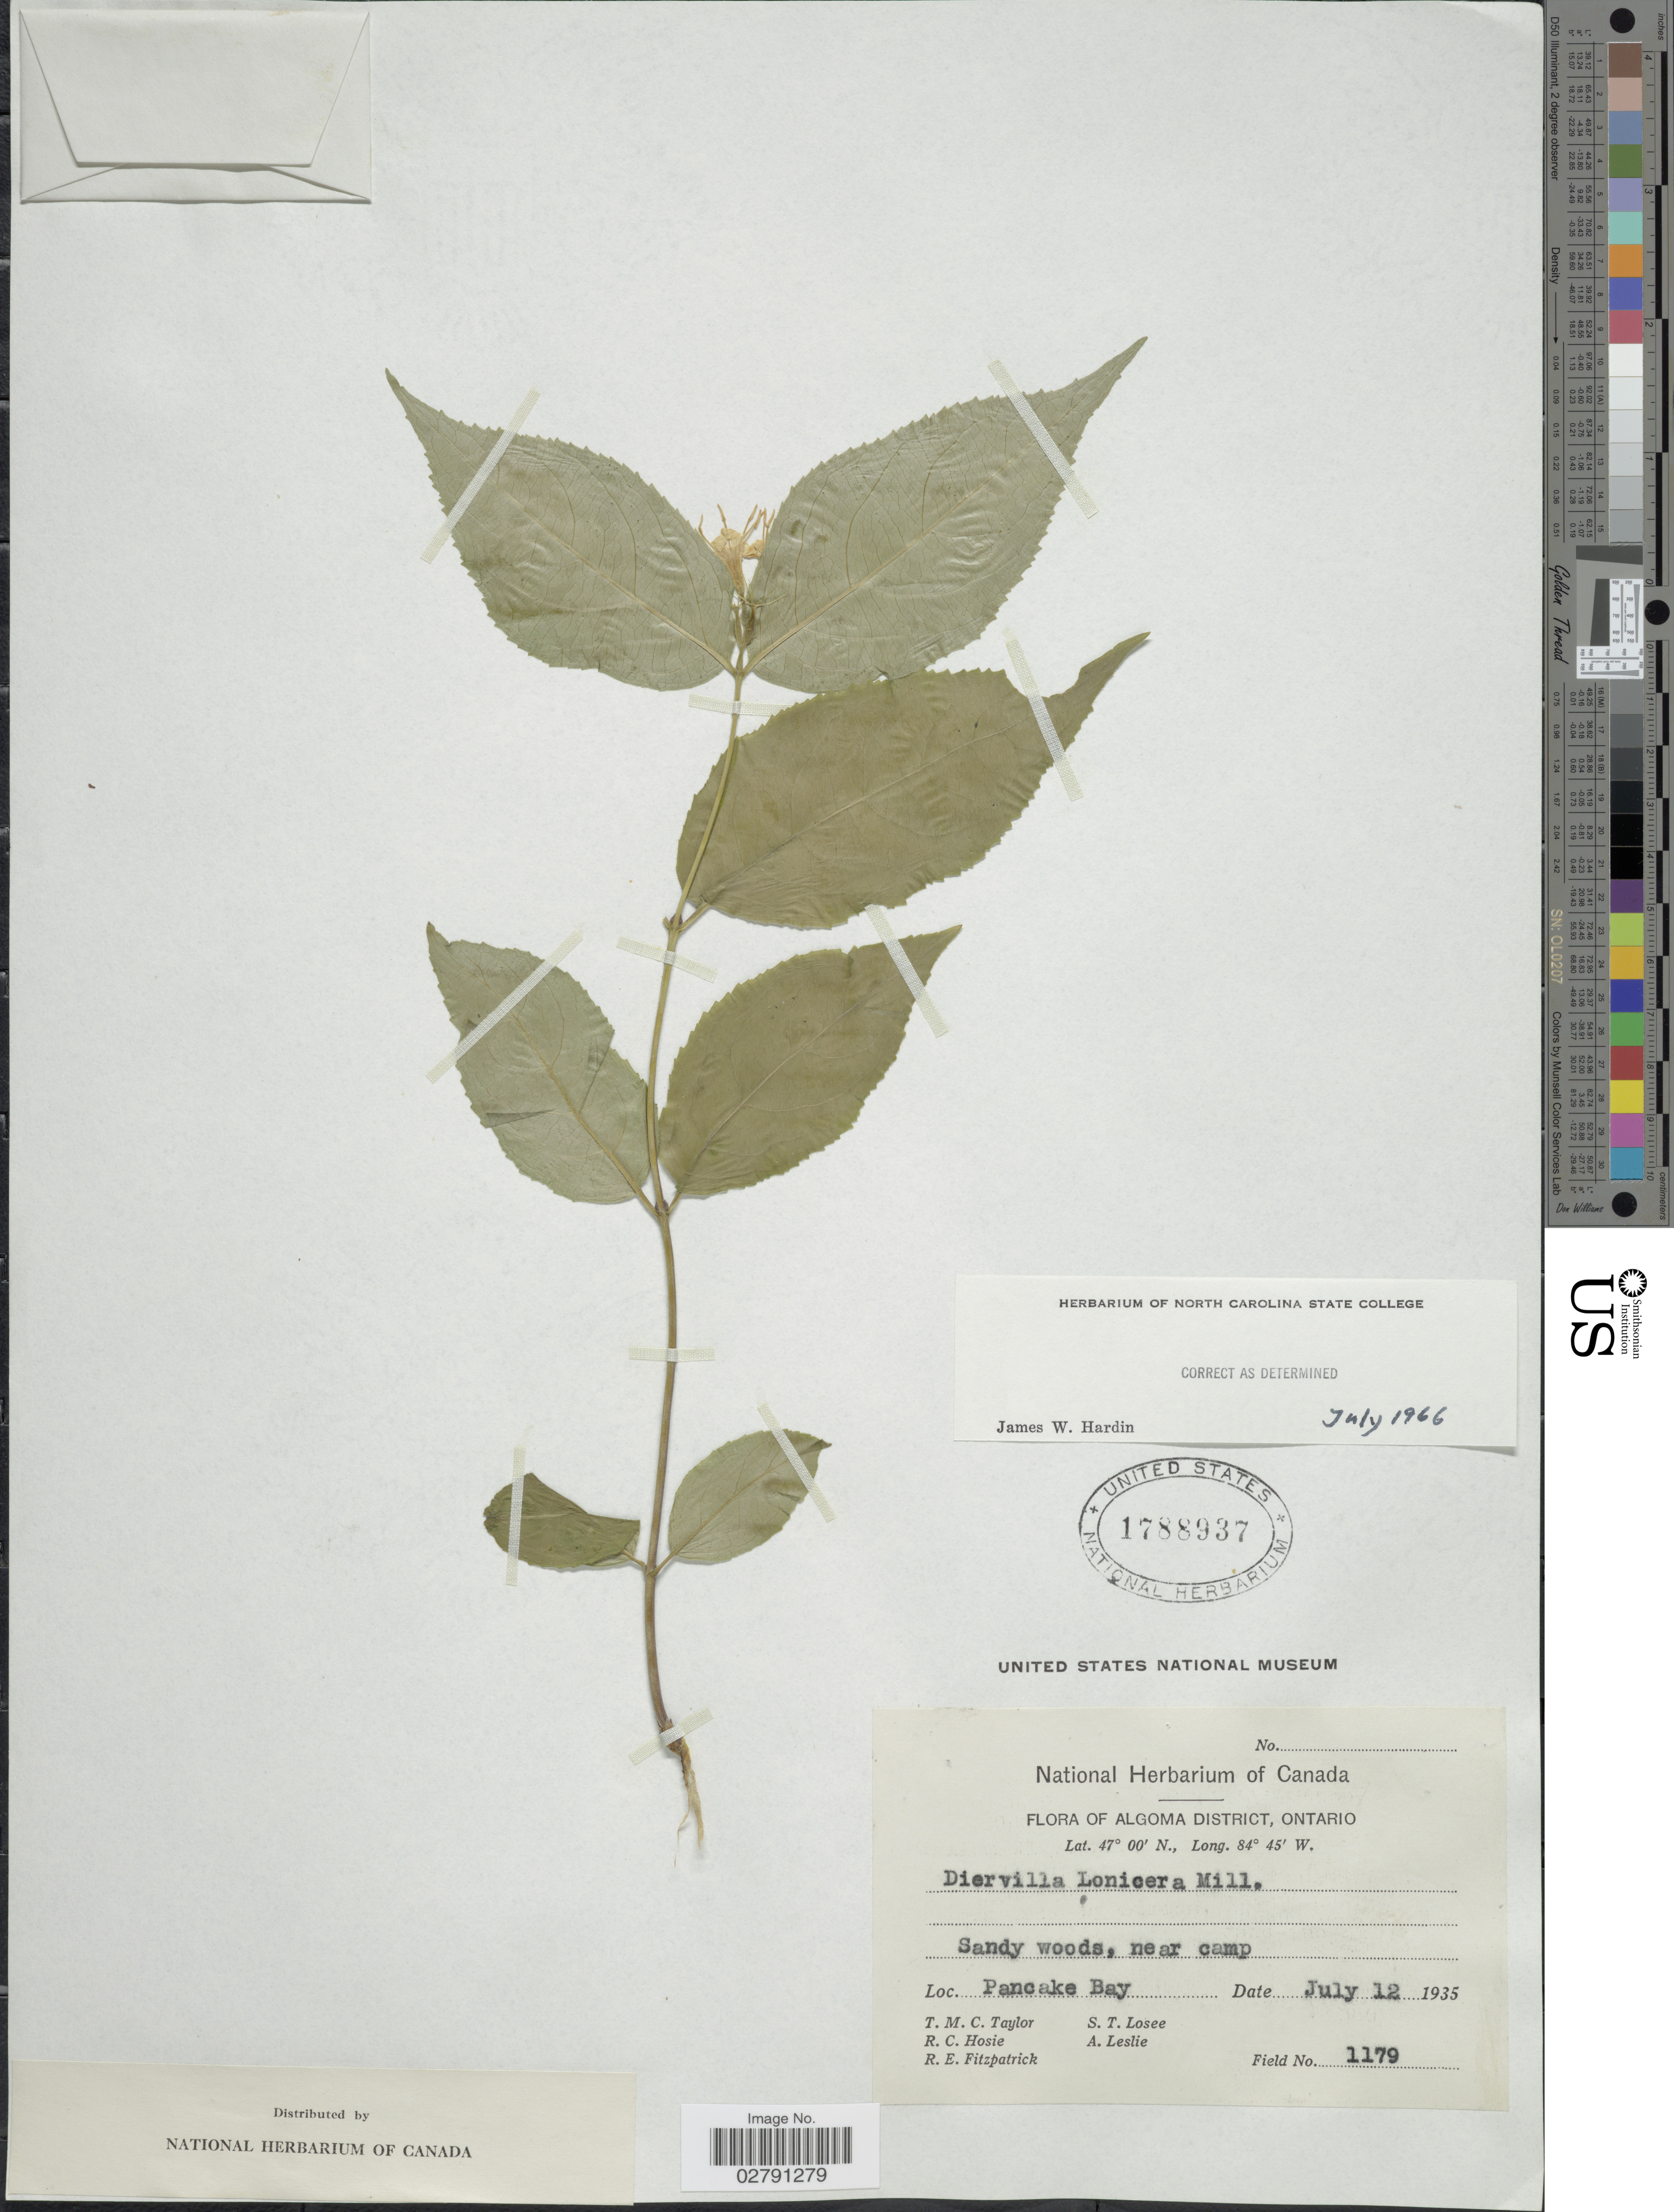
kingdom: Plantae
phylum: Tracheophyta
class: Magnoliopsida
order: Dipsacales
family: Caprifoliaceae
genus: Diervilla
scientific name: Diervilla lonicera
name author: Mill.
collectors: T. M. C. Taylor, R. Hosie, R. Fitzpatrick, S. Losee & A. Leslie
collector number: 1179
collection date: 1935-07-12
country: Canada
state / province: Ontario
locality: Algoma District. Pancake Bay.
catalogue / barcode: US 1788937